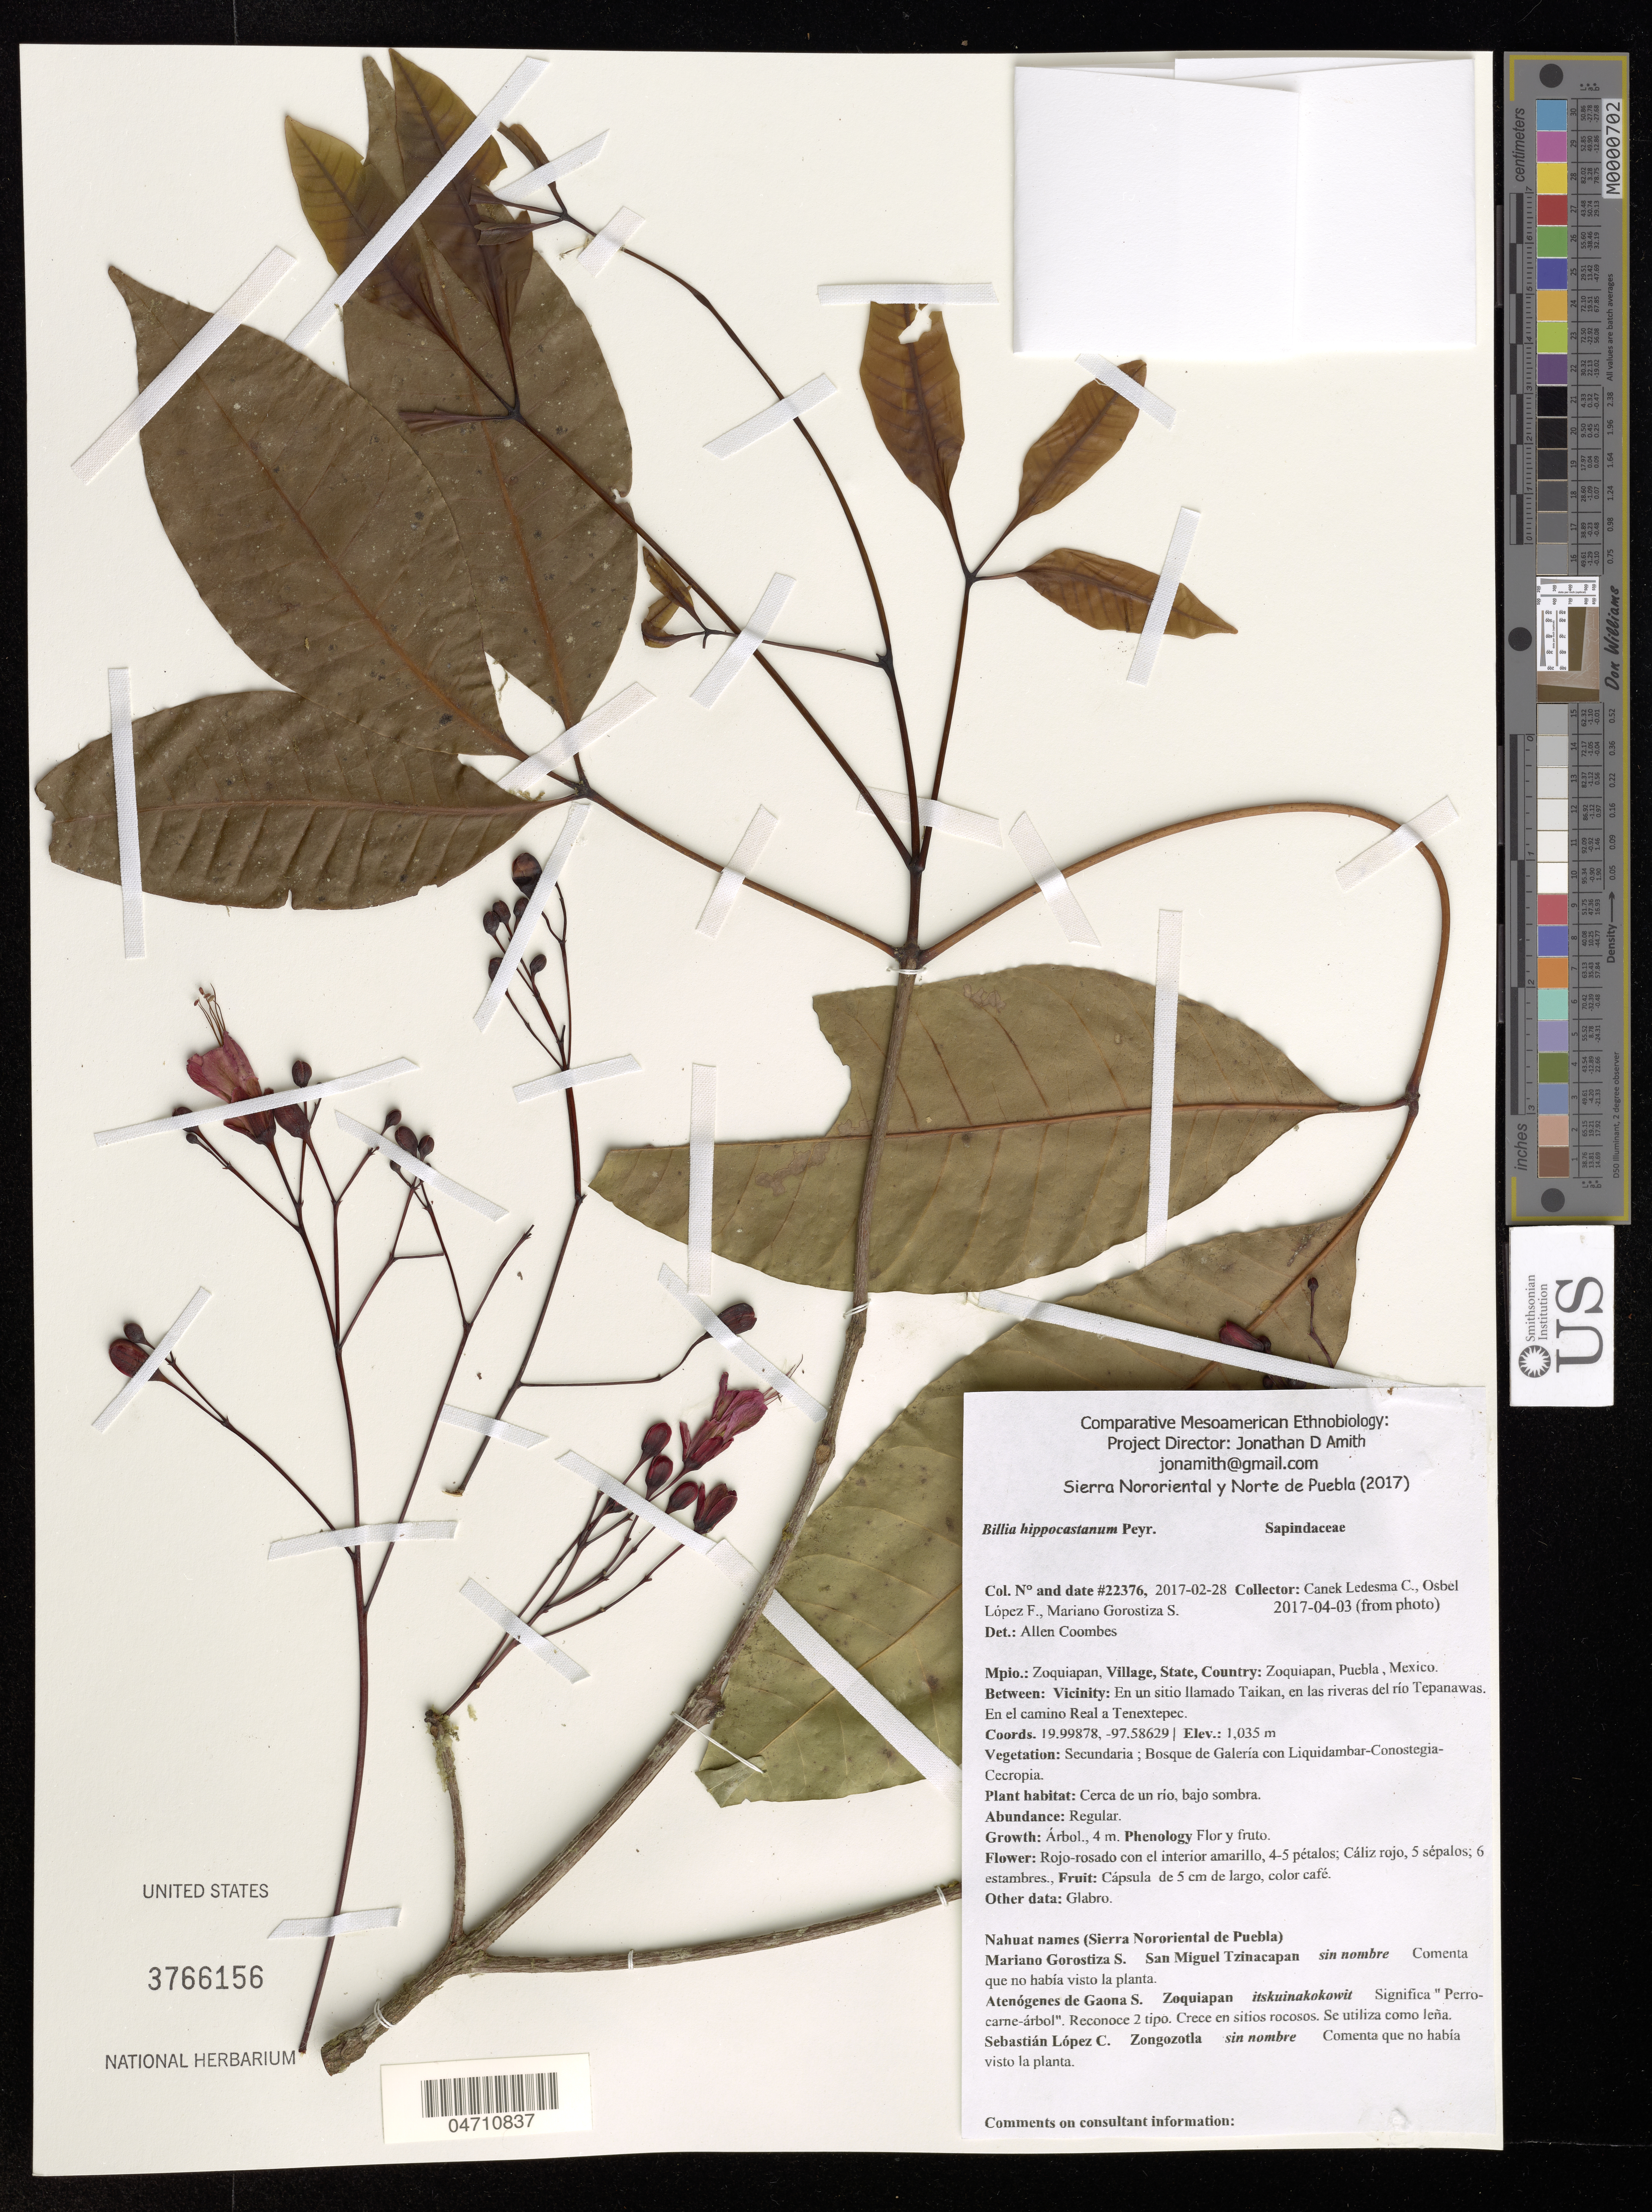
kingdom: Plantae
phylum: Tracheophyta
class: Magnoliopsida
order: Sapindales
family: Sapindaceae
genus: Billia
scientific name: Billia hippocastanum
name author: Peyr.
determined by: Acevedo-Rodriguez, P., (US), Smithsonian Institution - National Museum of Natural History (UNITED STATES)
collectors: Canek Ledesma C., O. López Francisco & M. Gorostiza S.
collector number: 22376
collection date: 2017-02-28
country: Mexico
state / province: Puebla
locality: Mpio.: Zoquiaoan, Zoquiapan. Between: Vicinity: En un sitio llamado Taikan, en las riveras del río Tepanawas. En el camino Real a Tenextepec.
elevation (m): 1035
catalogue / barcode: US 3766156